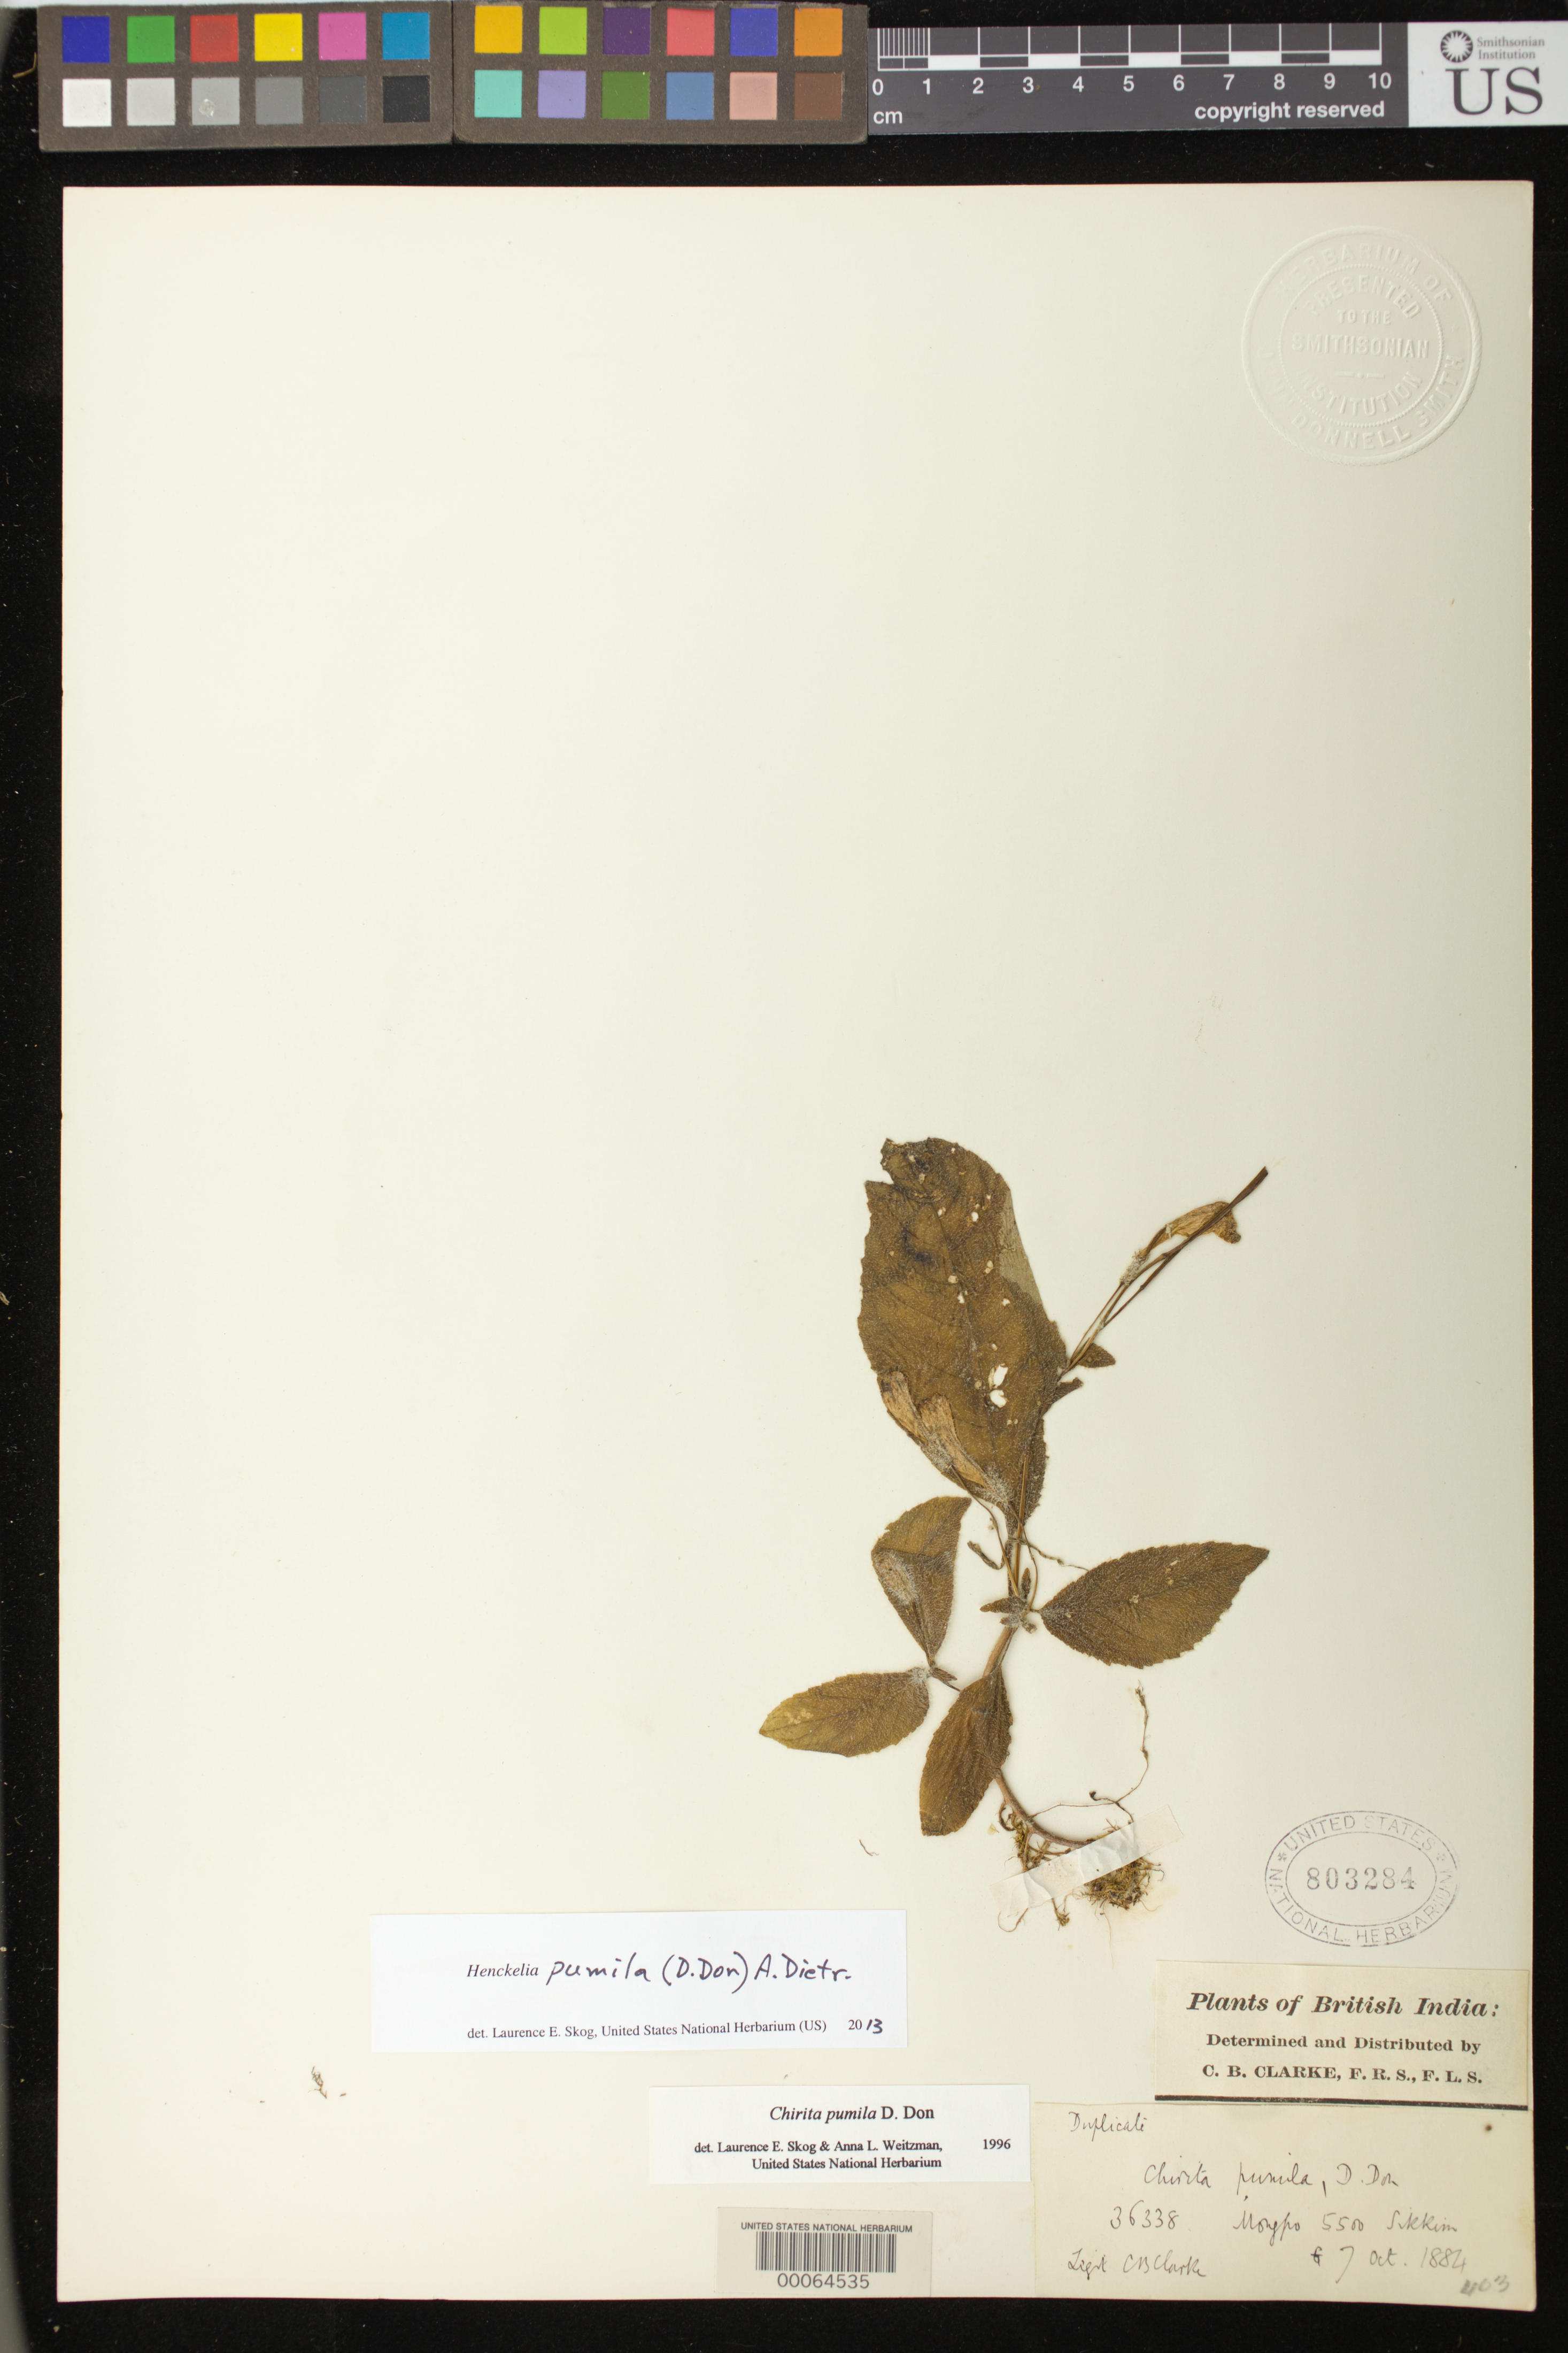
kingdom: Plantae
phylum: Tracheophyta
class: Magnoliopsida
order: Lamiales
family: Gesneriaceae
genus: Henckelia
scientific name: Henckelia pumila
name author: (D. Don) A. Dietr.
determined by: Skog, Laurence E.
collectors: C. B. Clarke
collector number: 36338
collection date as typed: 07 Oct 1884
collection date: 1884-10-07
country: India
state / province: Sikkim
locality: Moypo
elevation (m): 1676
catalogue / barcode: US 803284